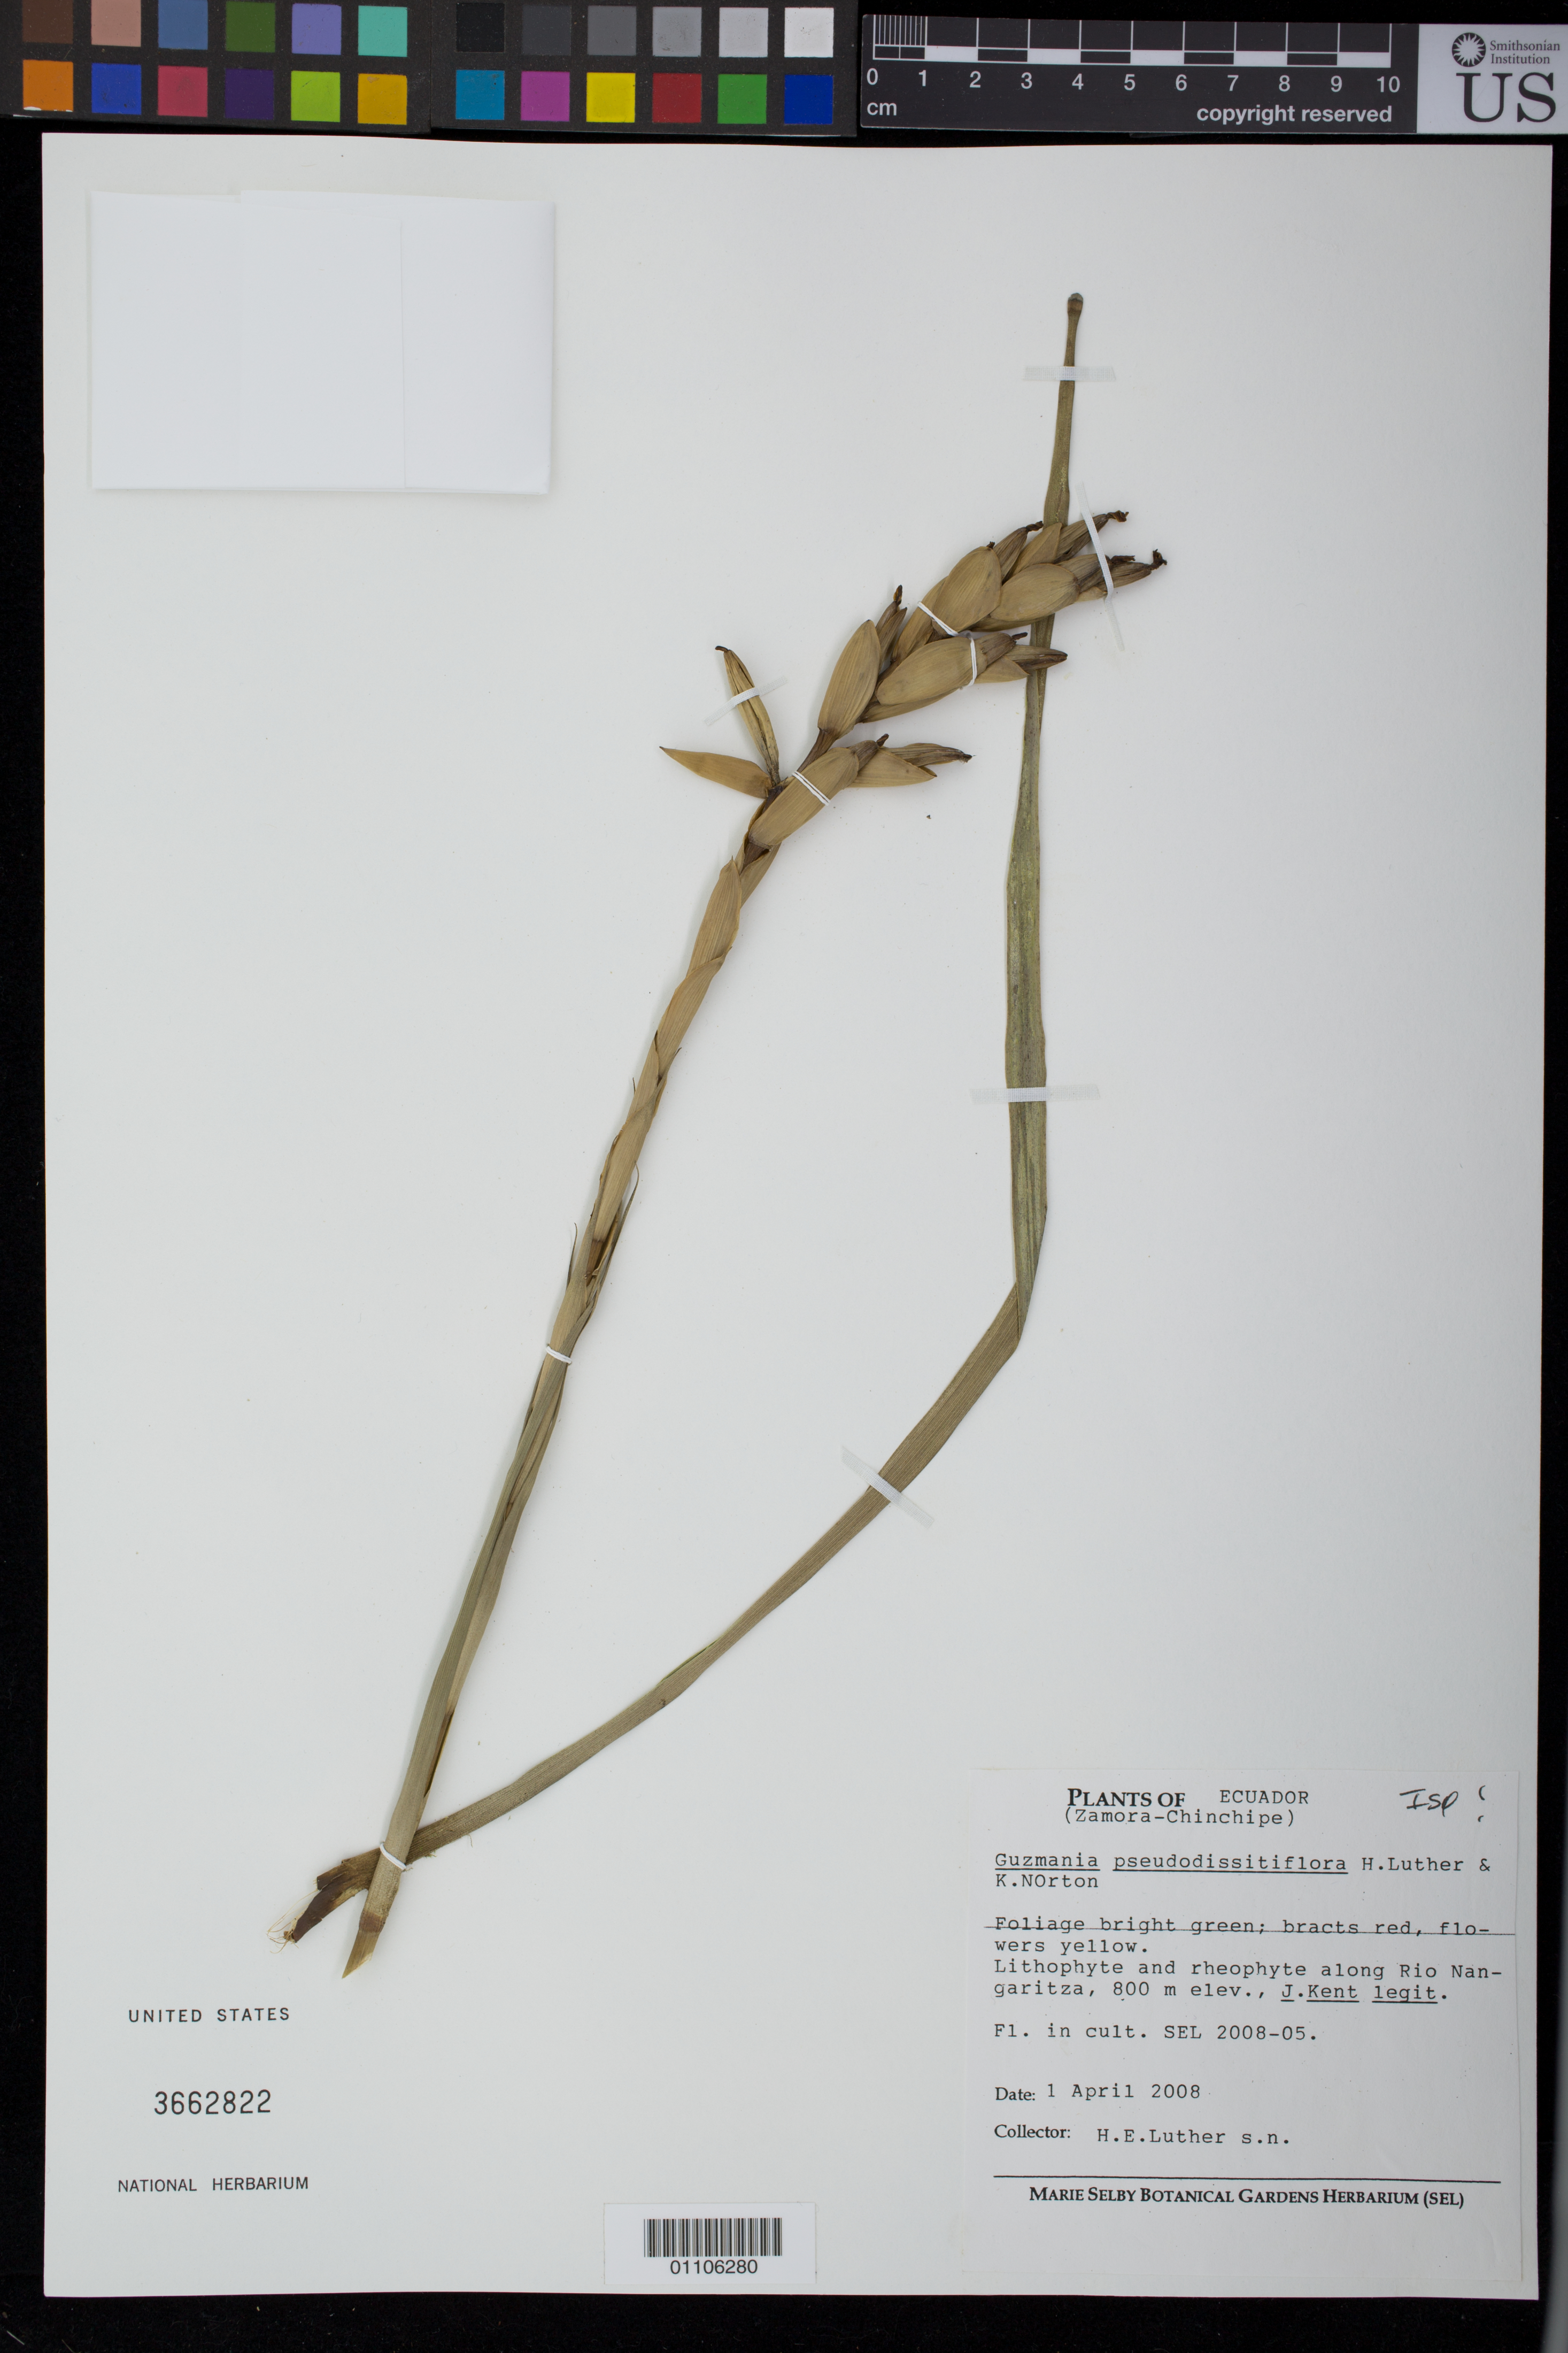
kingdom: Plantae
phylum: Tracheophyta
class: Liliopsida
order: Poales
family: Bromeliaceae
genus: Guzmania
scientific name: Guzmania pseudodissitiflora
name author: H. Luther & K.F. Norton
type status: Isotype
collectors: Harry E. Luther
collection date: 2008-04-01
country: Ecuador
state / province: Zamora-Chinchipe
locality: Along Rio Nangaritza [J. Kent legit, cultivated at Marie Selby Botanical Gardens]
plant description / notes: Specimen made from plant cultivated at Marie Selby Botanical Gardens [Sarasota, Florida], original collection Ecuador, Zamora-Chinchipe, along Rio Nangaritza, 800 m elev., J. Kent legit. Fl. in cult. SEL 2008-05.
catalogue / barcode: US 3662822